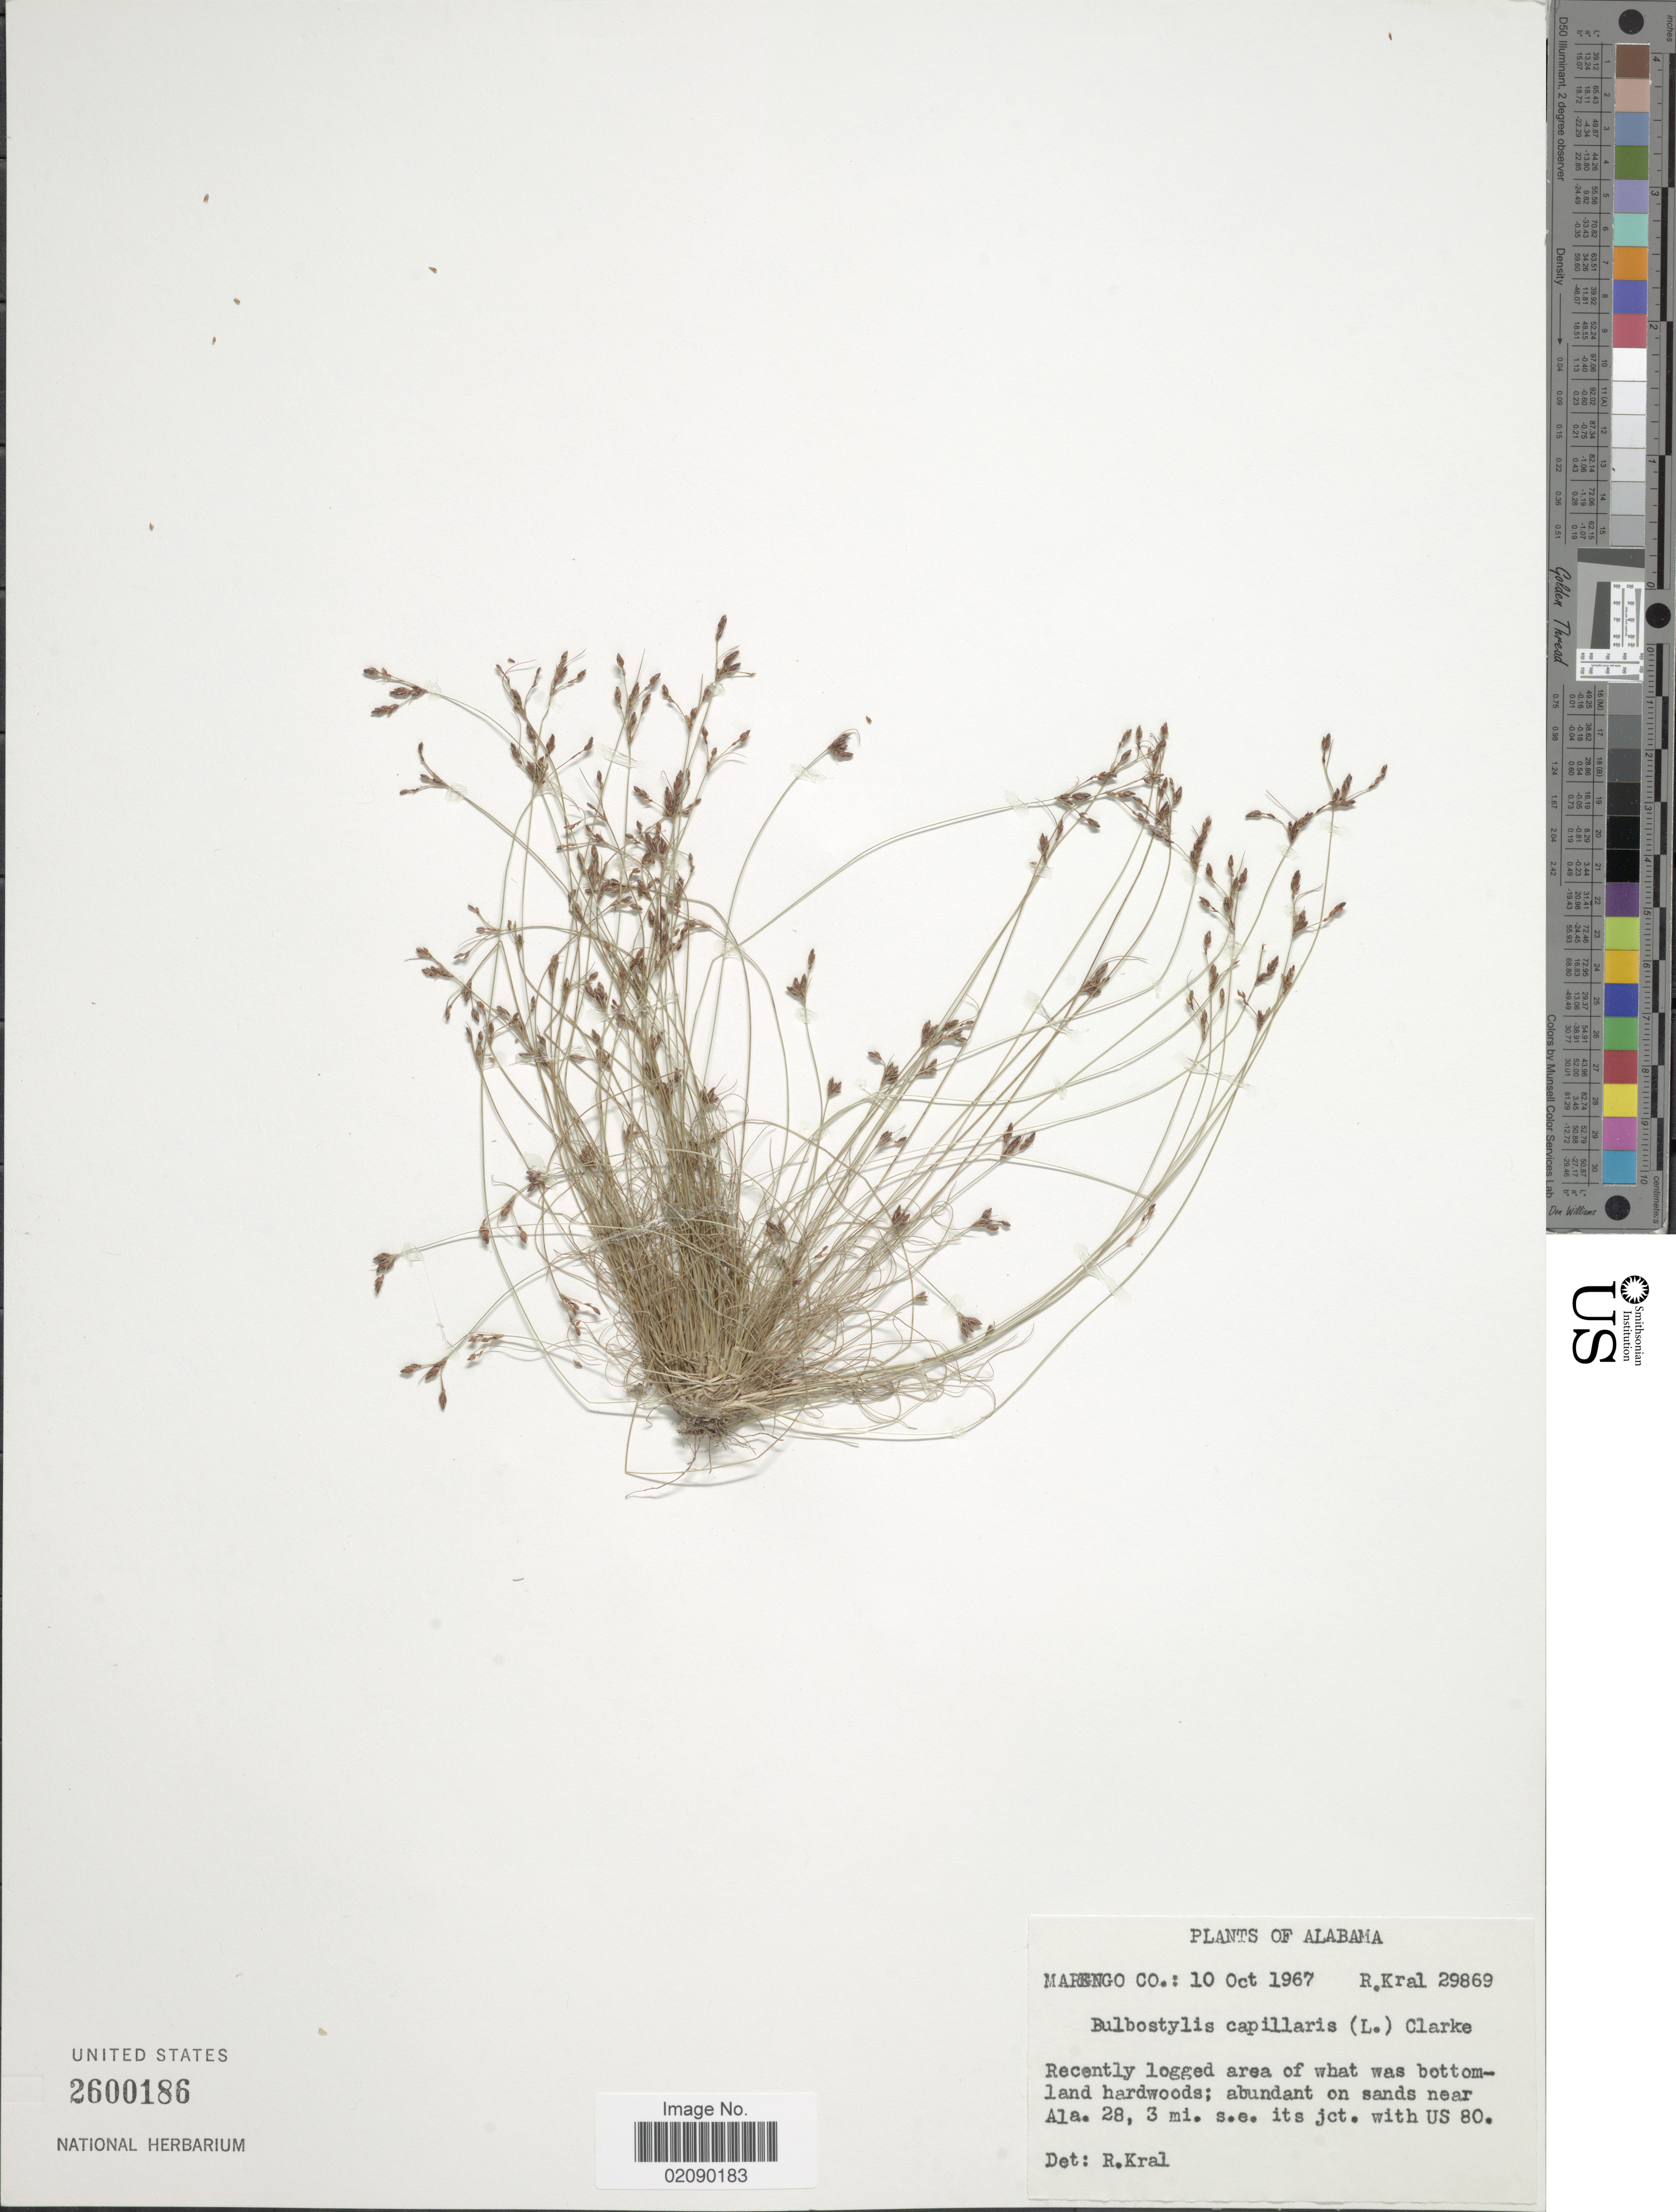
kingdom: Plantae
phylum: Tracheophyta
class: Liliopsida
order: Poales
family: Cyperaceae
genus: Bulbostylis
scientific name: Bulbostylis capillaris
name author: (L.) Kunth ex C.B. Clarke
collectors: R. Kral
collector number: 29869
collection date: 1967-10-10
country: United States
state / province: Alabama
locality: Marengo Co; Recently logged area of what was bottomland hardwoods; abundant on sands near Ala. 28, 3 mi s.e. its jct. with US 80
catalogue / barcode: US 2600186